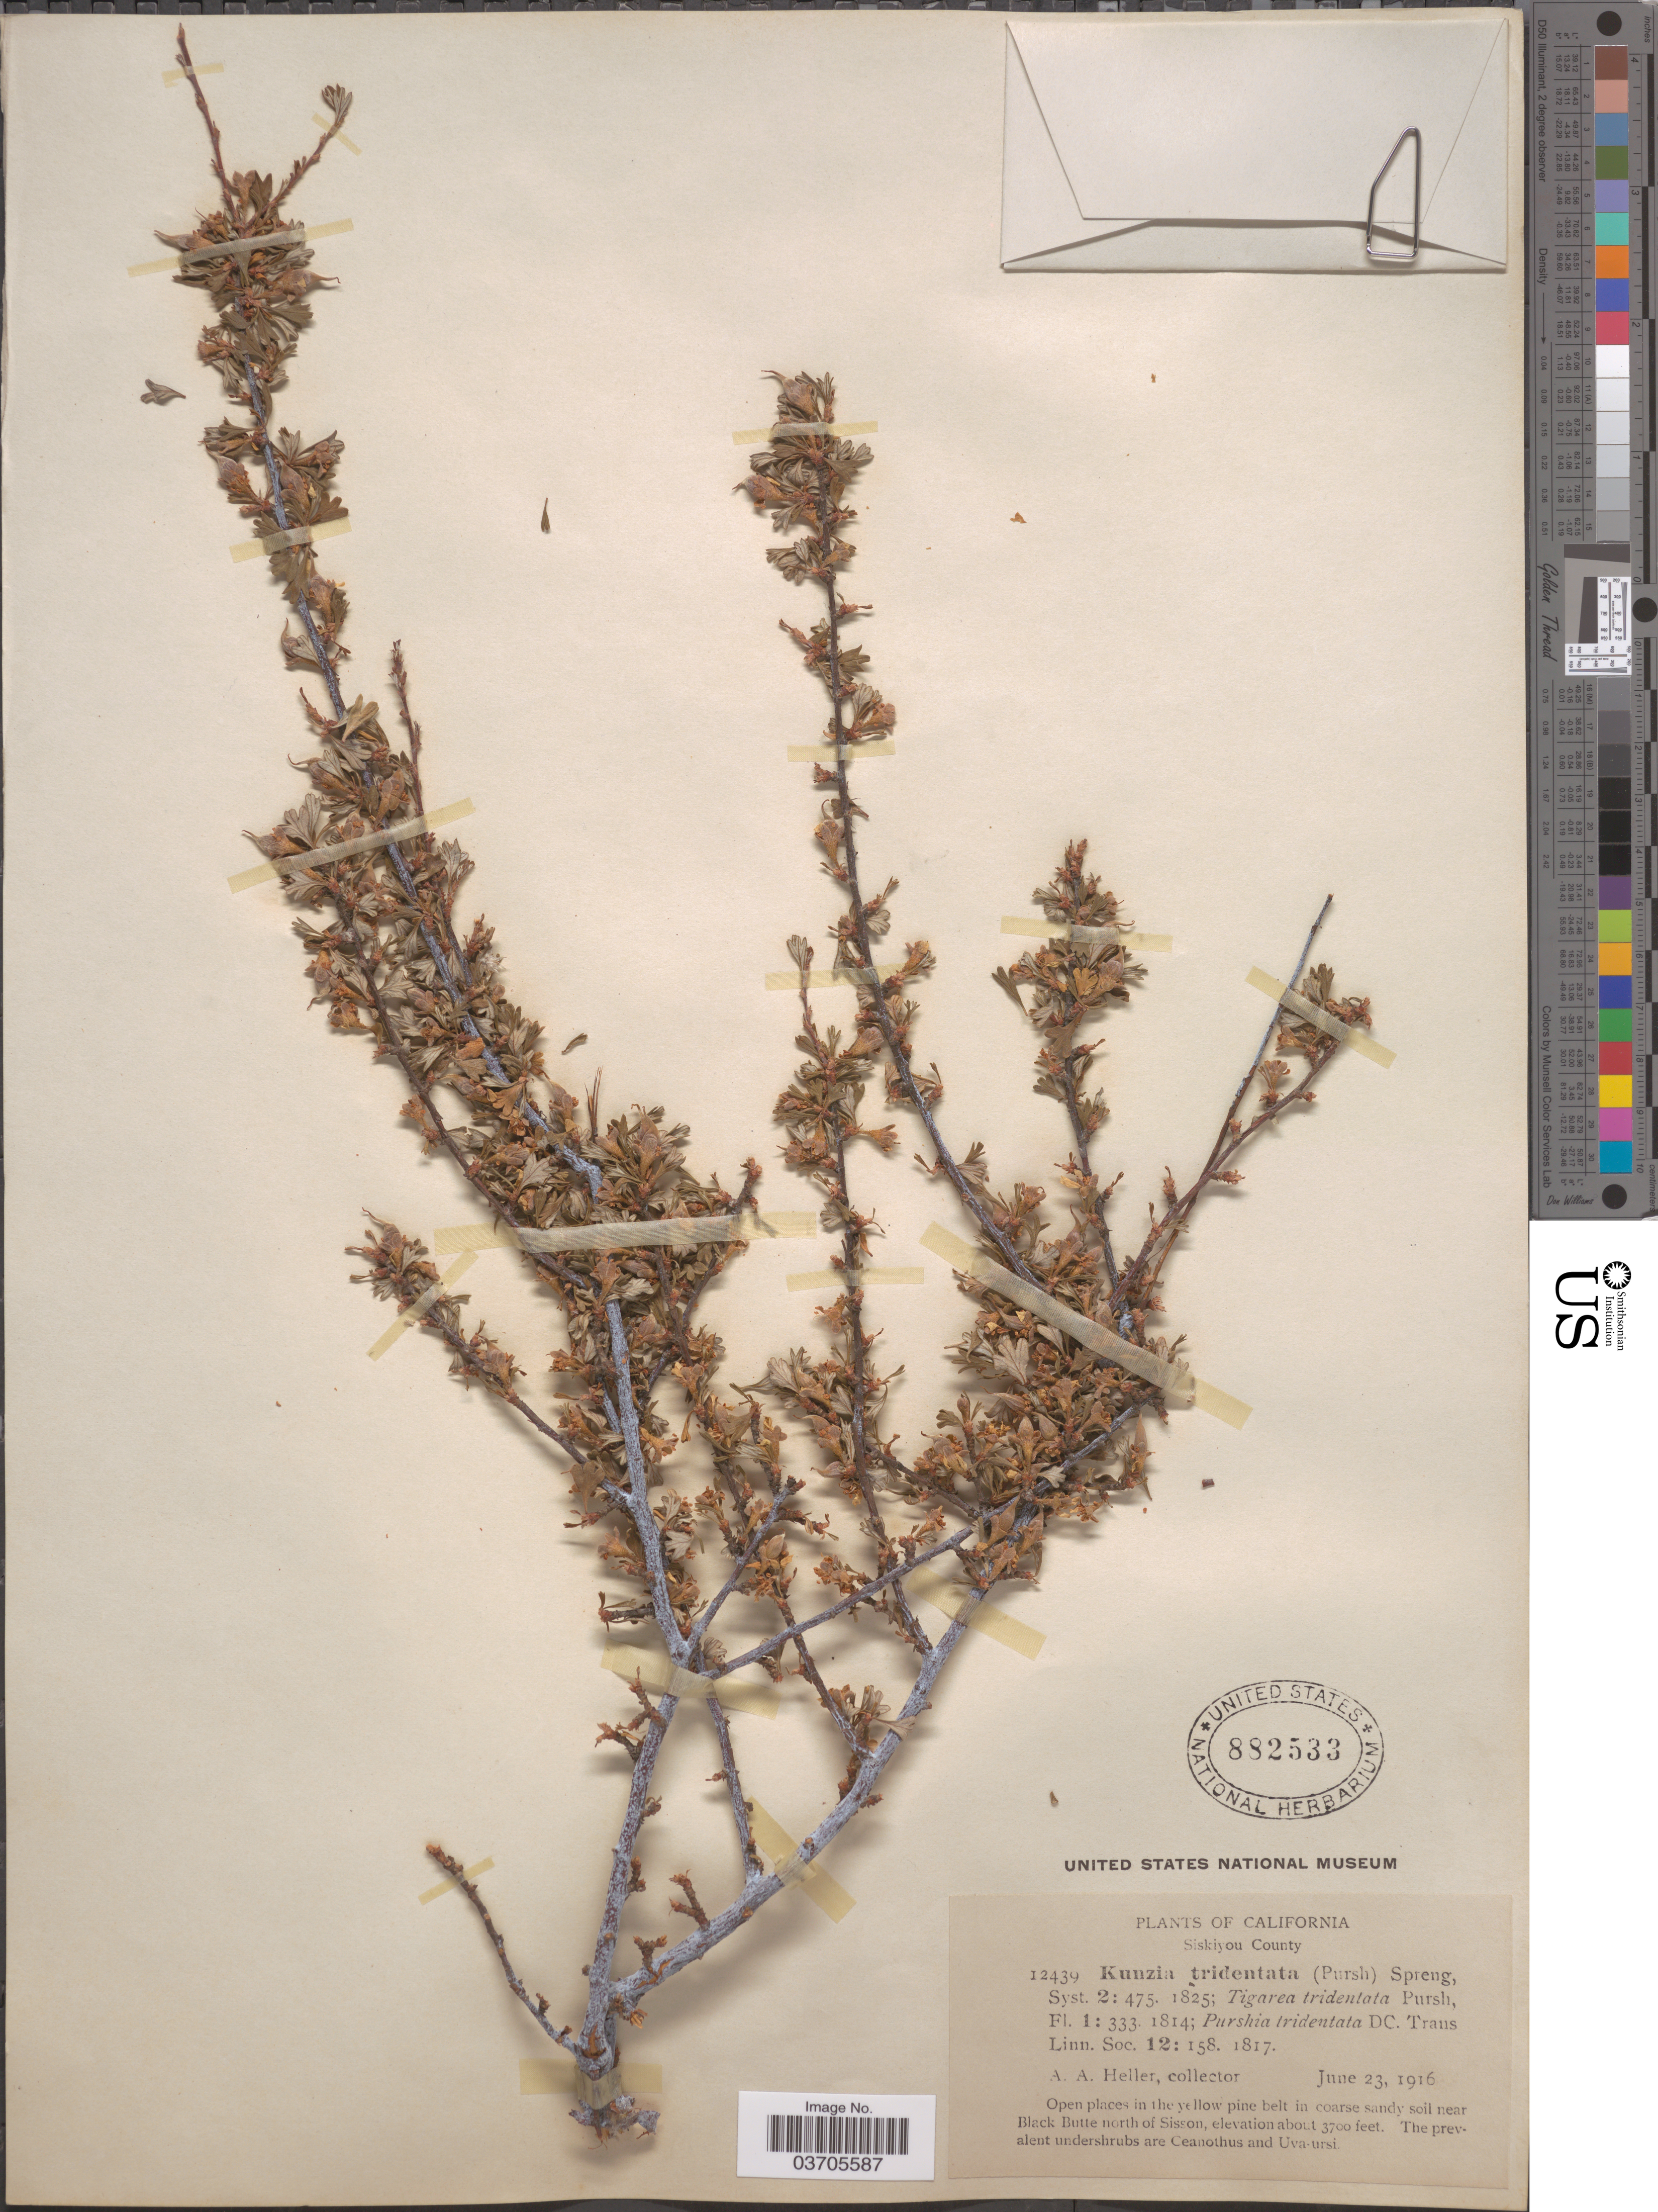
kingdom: Plantae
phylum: Tracheophyta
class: Magnoliopsida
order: Rosales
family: Rosaceae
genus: Purshia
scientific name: Purshia tridentata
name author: (Pursh) DC.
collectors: A. A. Heller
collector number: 12439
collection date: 1916-06-23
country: United States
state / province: California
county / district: Siskiyou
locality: Siskiyou County. Near Black Butte north of Sisson.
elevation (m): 1128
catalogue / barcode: US 882533